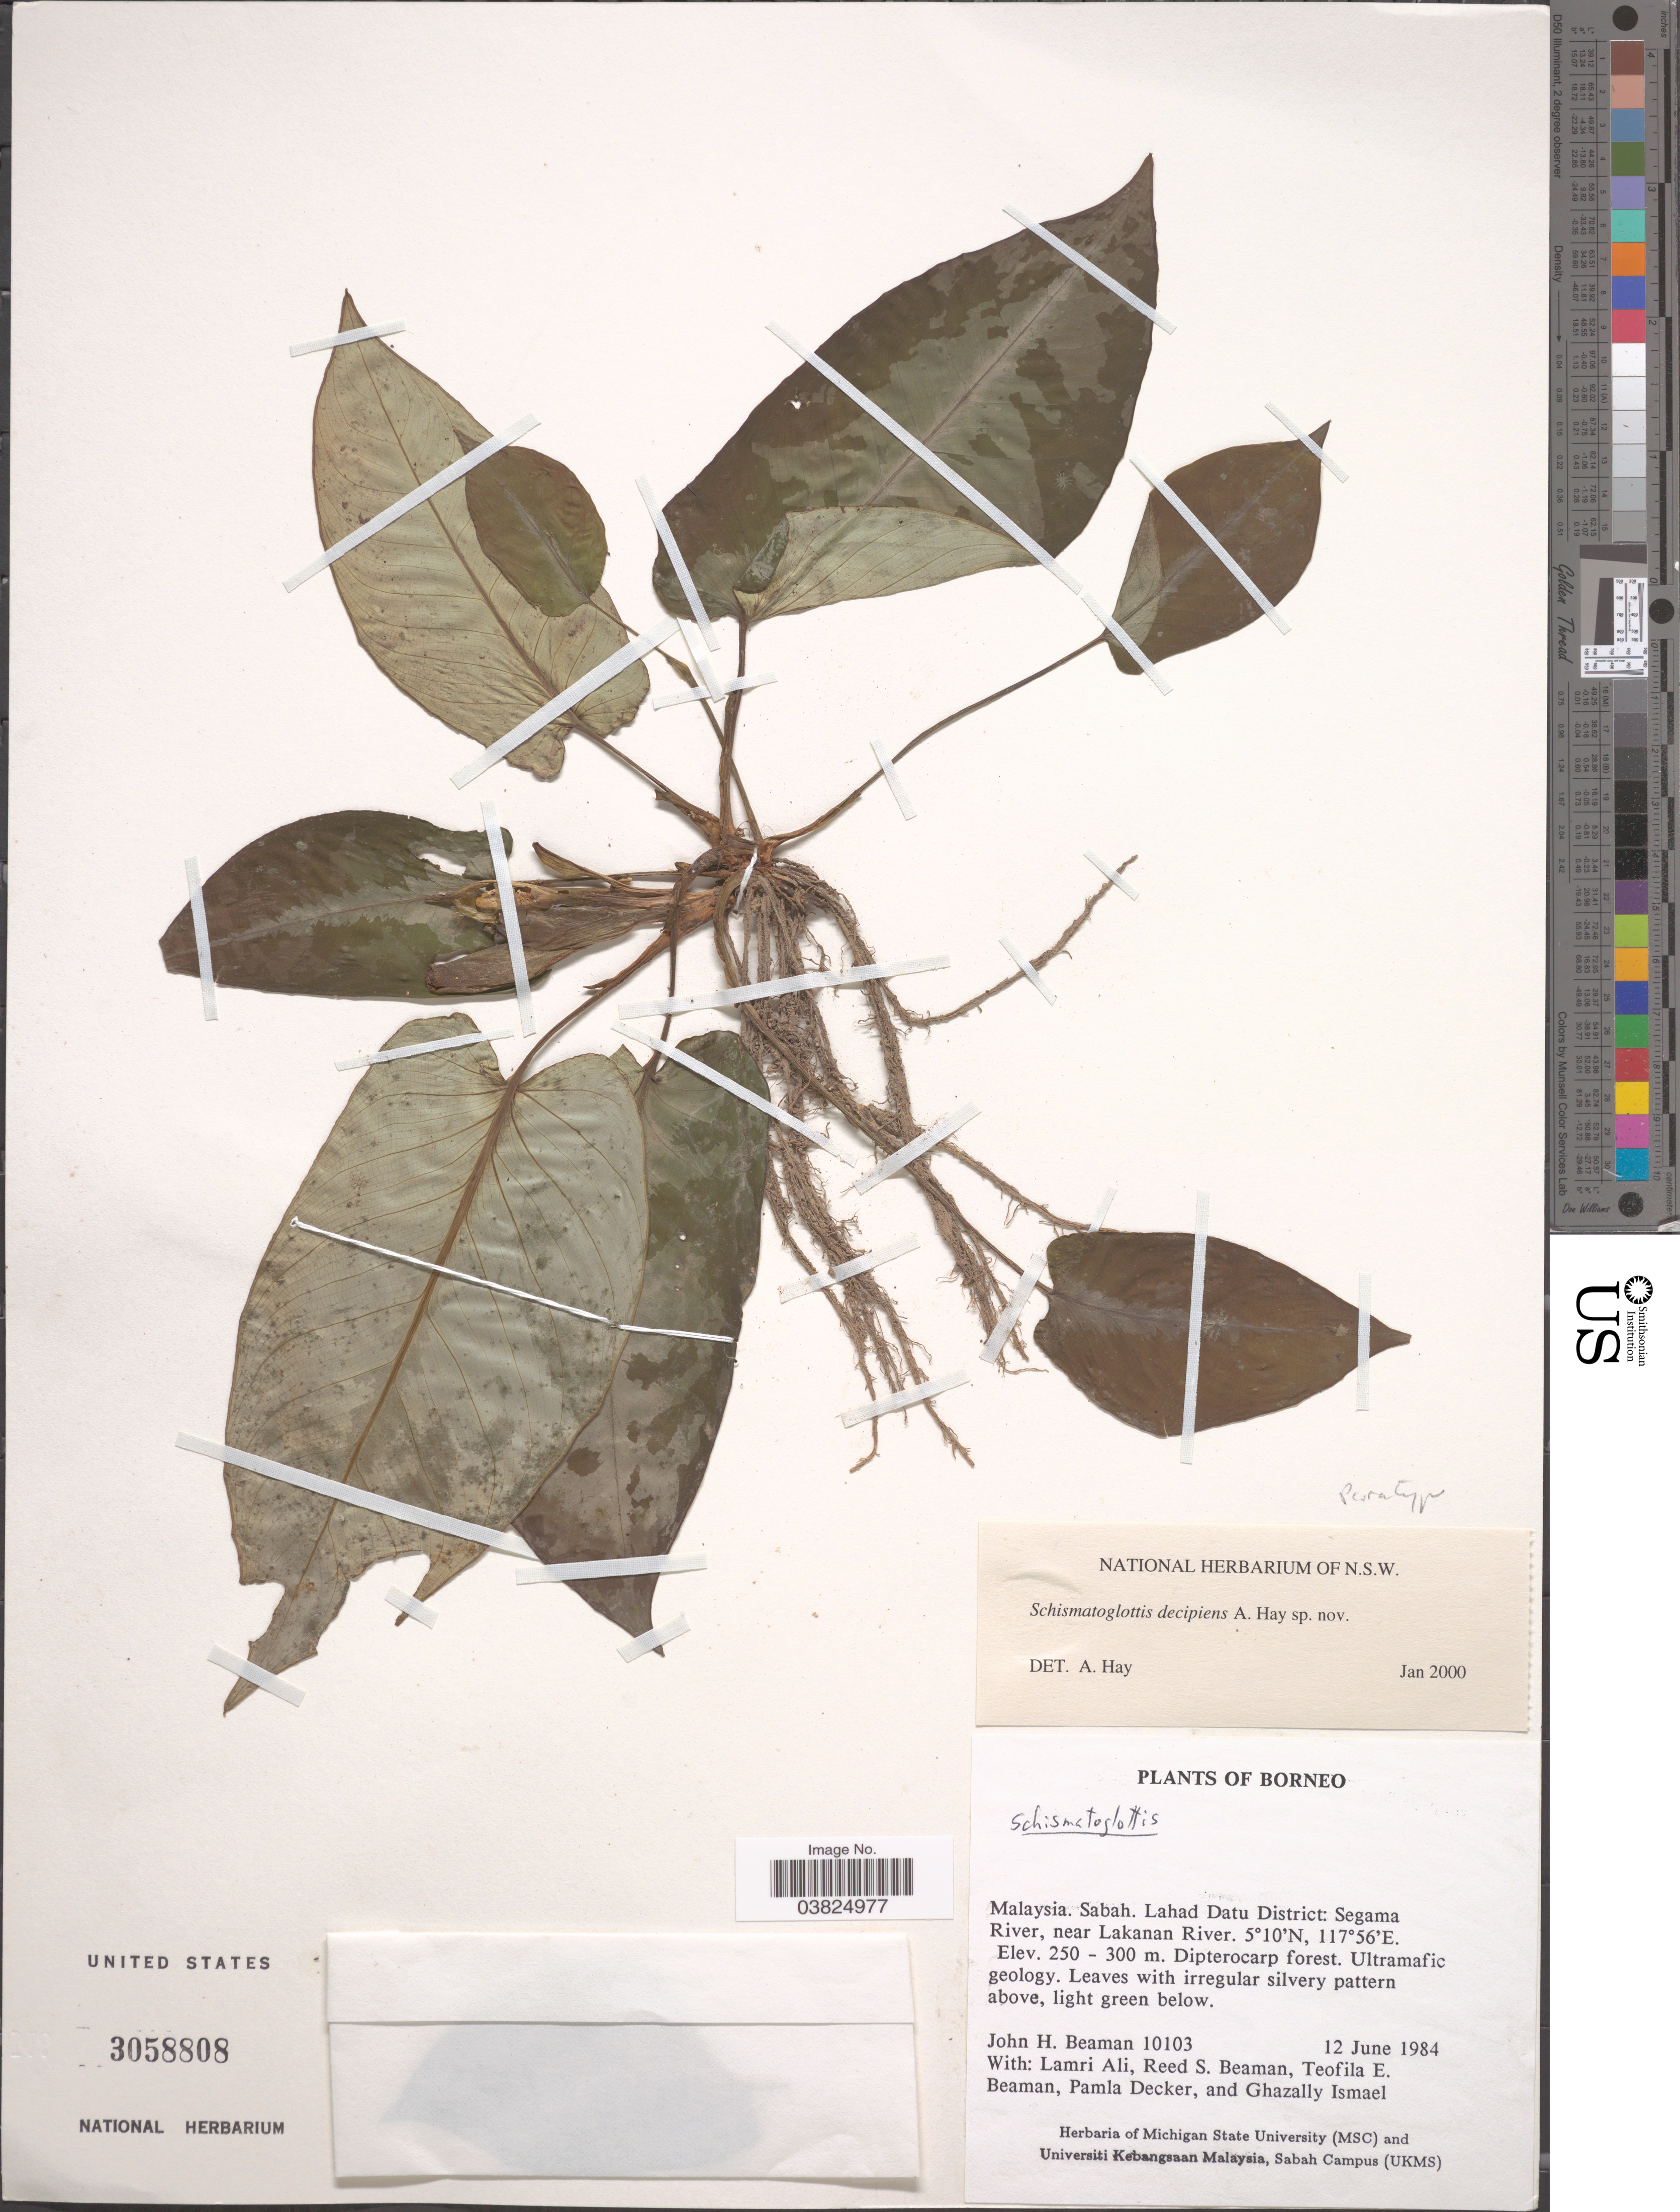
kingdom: Plantae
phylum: Tracheophyta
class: Liliopsida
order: Alismatales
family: Araceae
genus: Schismatoglottis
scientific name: Schismatoglottis decipiens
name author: A. Hay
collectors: J. H. Beaman, L. Ali, R. S. Beaman, T. E. Beaman & et al.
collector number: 10103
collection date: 1984-06-12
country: Malaysia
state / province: Sabah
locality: Borneo. Lahad Datu District: Segama River, near Lakanan River.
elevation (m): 250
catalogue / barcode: US 3058808